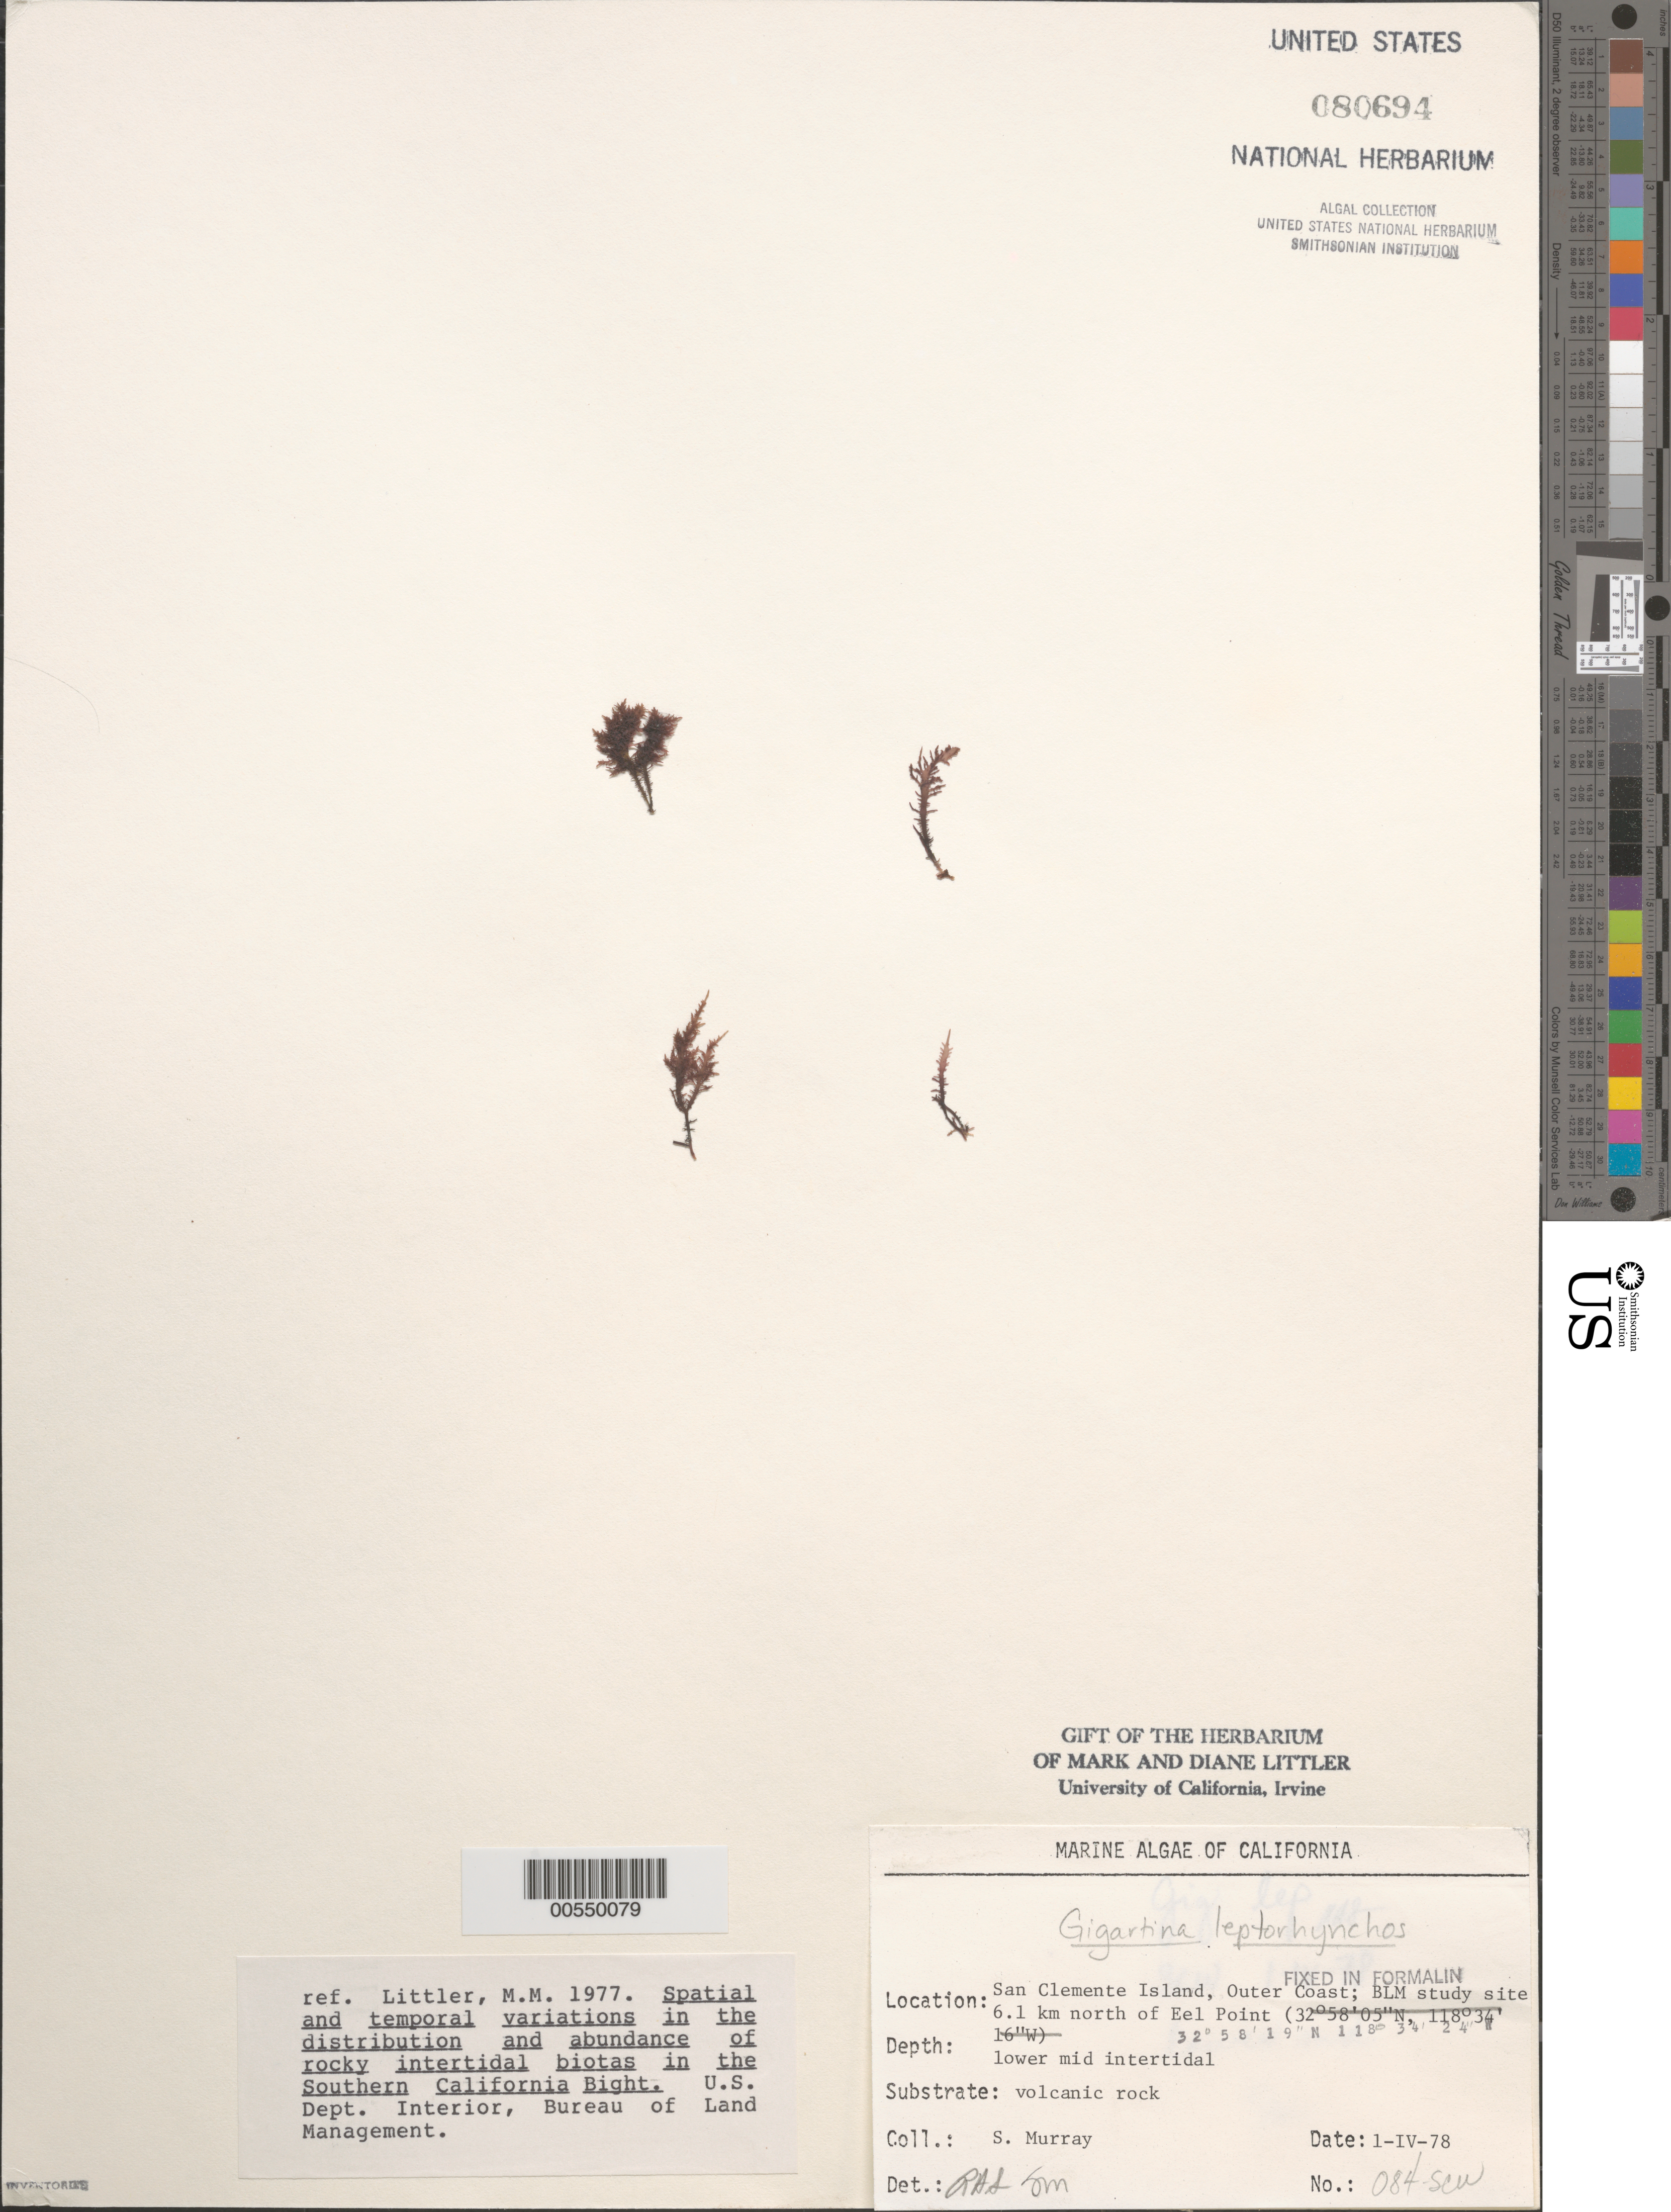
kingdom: Plantae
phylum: Rhodophyta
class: Florideophyceae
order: Gigartinales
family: Gigartinaceae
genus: Mazzaella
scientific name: Mazzaella leptorhynchos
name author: (J. Agardh) Leister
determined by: Algae name updating Project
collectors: S. N. Murray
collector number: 084-scw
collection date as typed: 01 Apr 1978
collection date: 1978-04-01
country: United States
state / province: California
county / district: Los Angeles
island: San Clemente Island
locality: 6.1 km north of Eel Point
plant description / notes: BLM-SOCALBIGHT Rocky Intertidal Survey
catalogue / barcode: US 80694